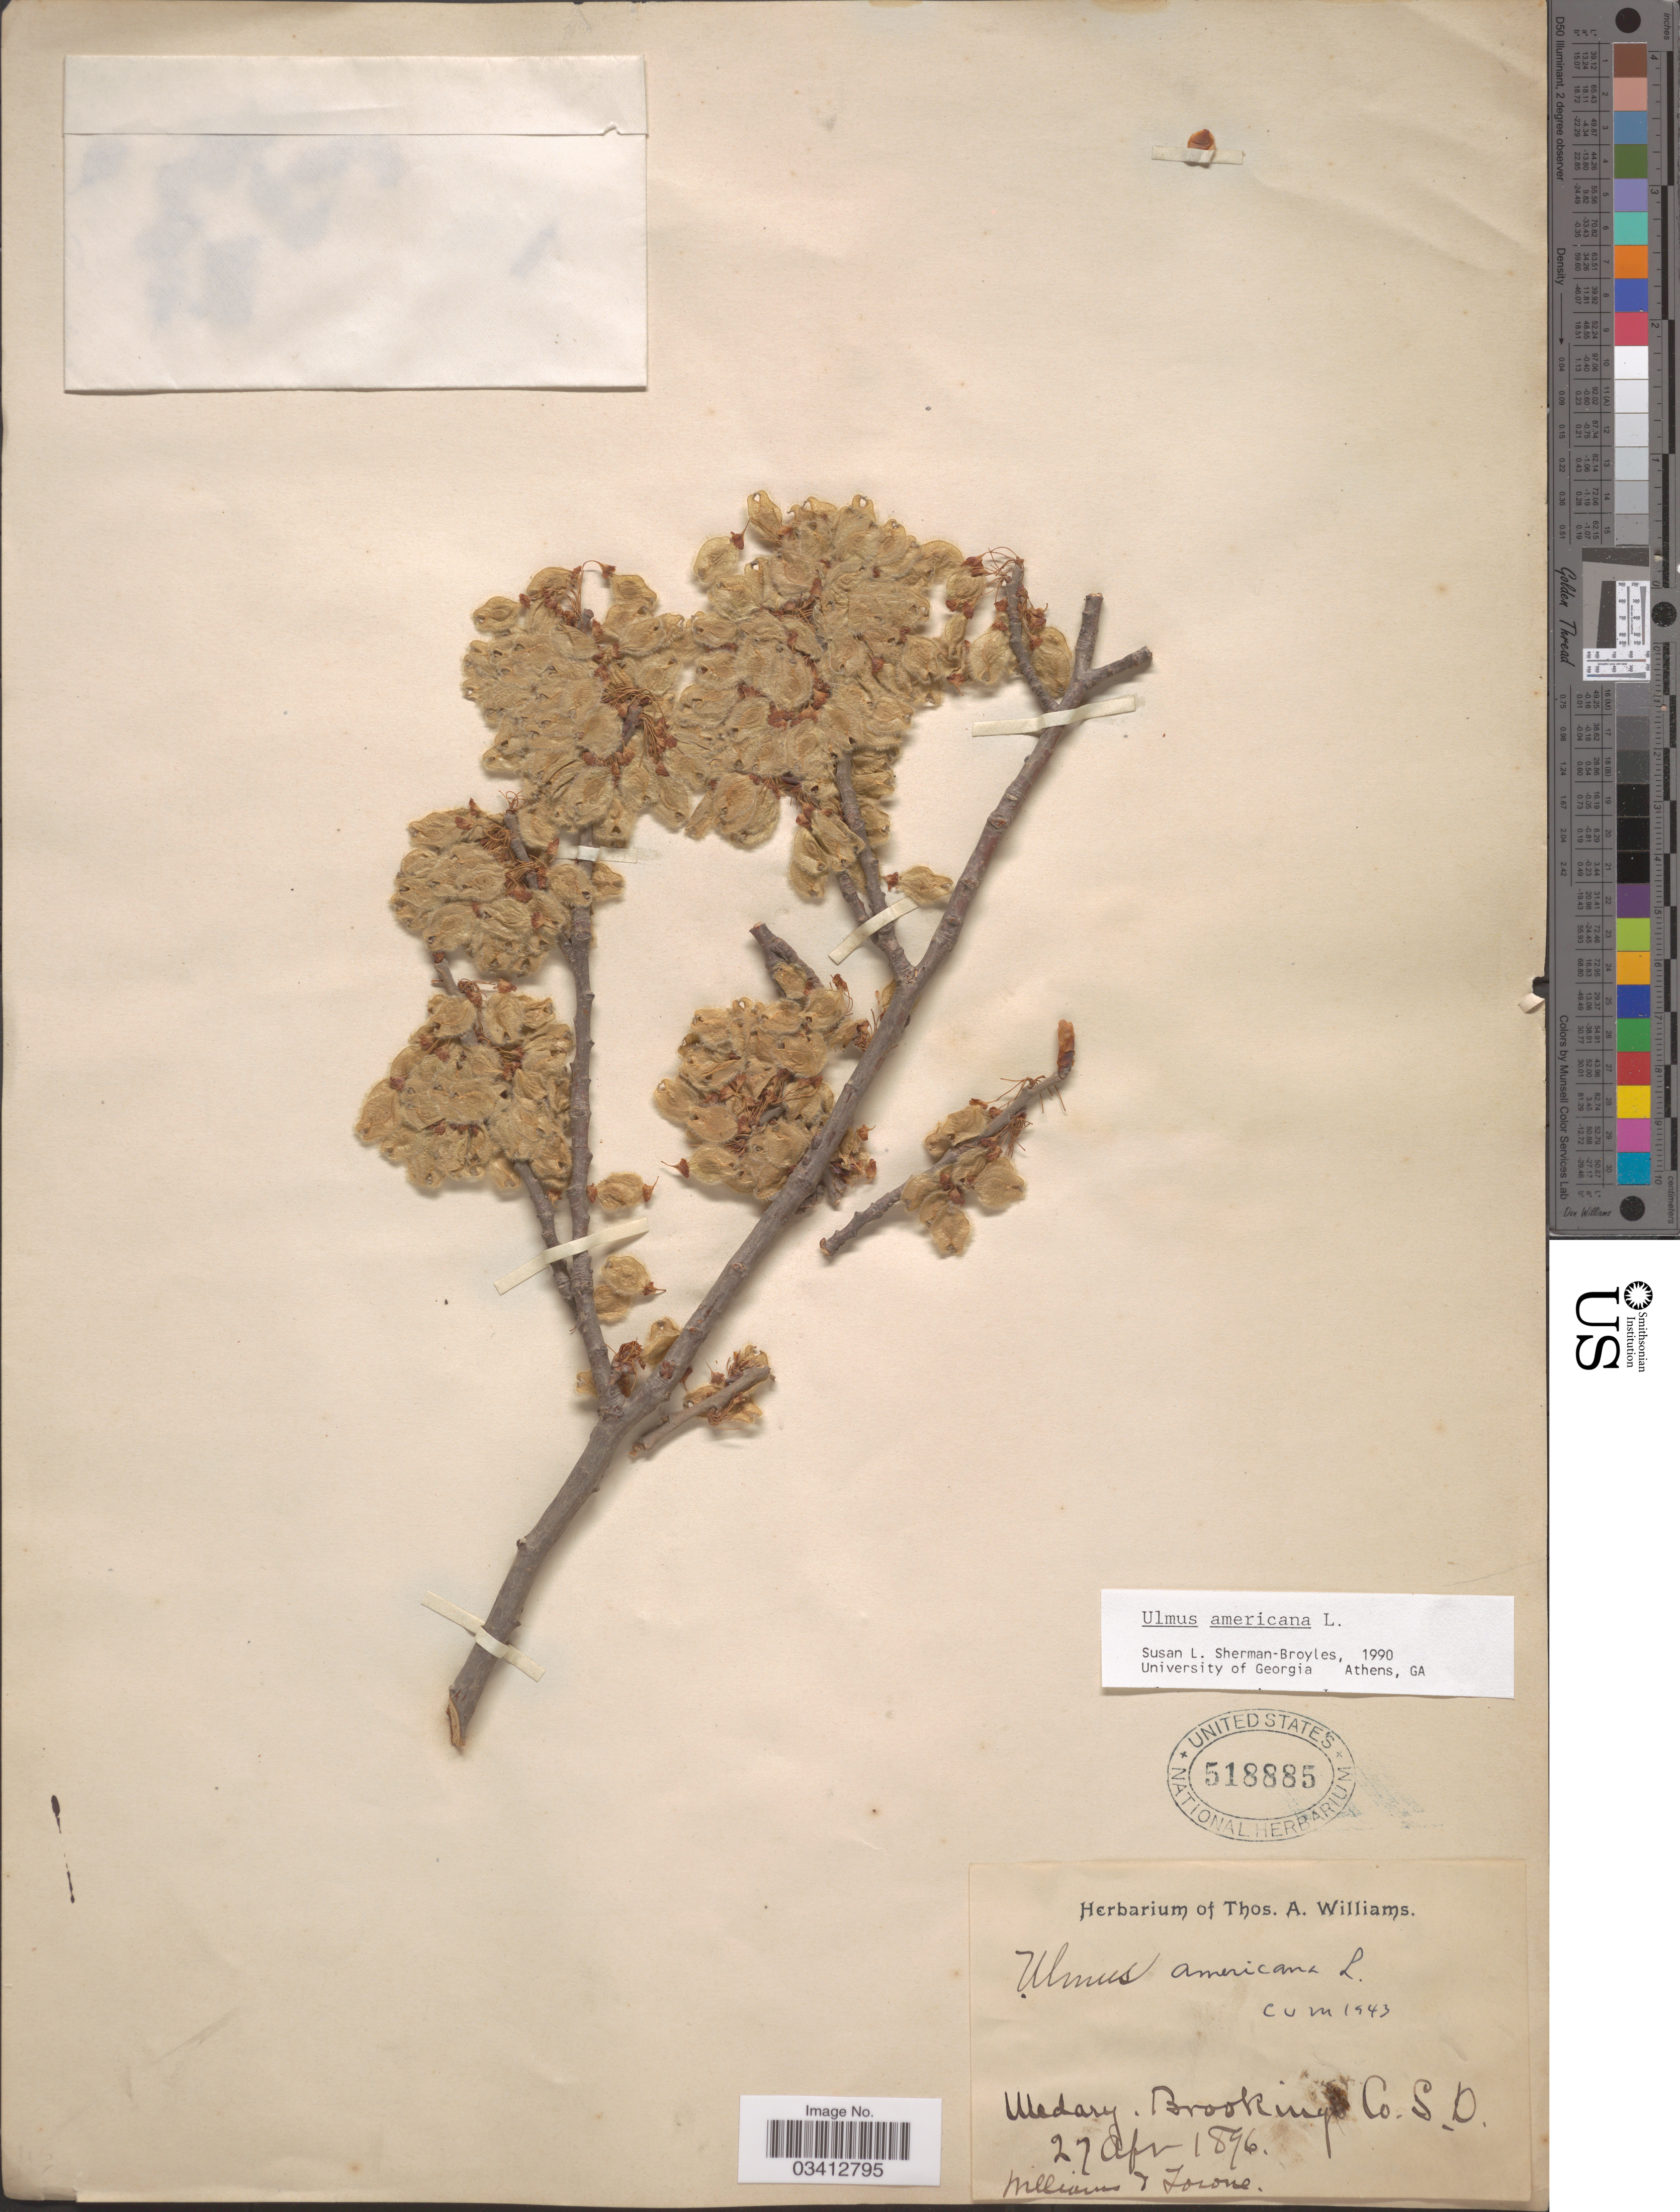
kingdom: Plantae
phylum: Tracheophyta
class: Magnoliopsida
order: Rosales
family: Ulmaceae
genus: Ulmus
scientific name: Ulmus americana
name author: L.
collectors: T. A. Williams & Collector illegible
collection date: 1896-04-27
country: United States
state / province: South Dakota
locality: Medary. Brookings Co.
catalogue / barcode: US 518885